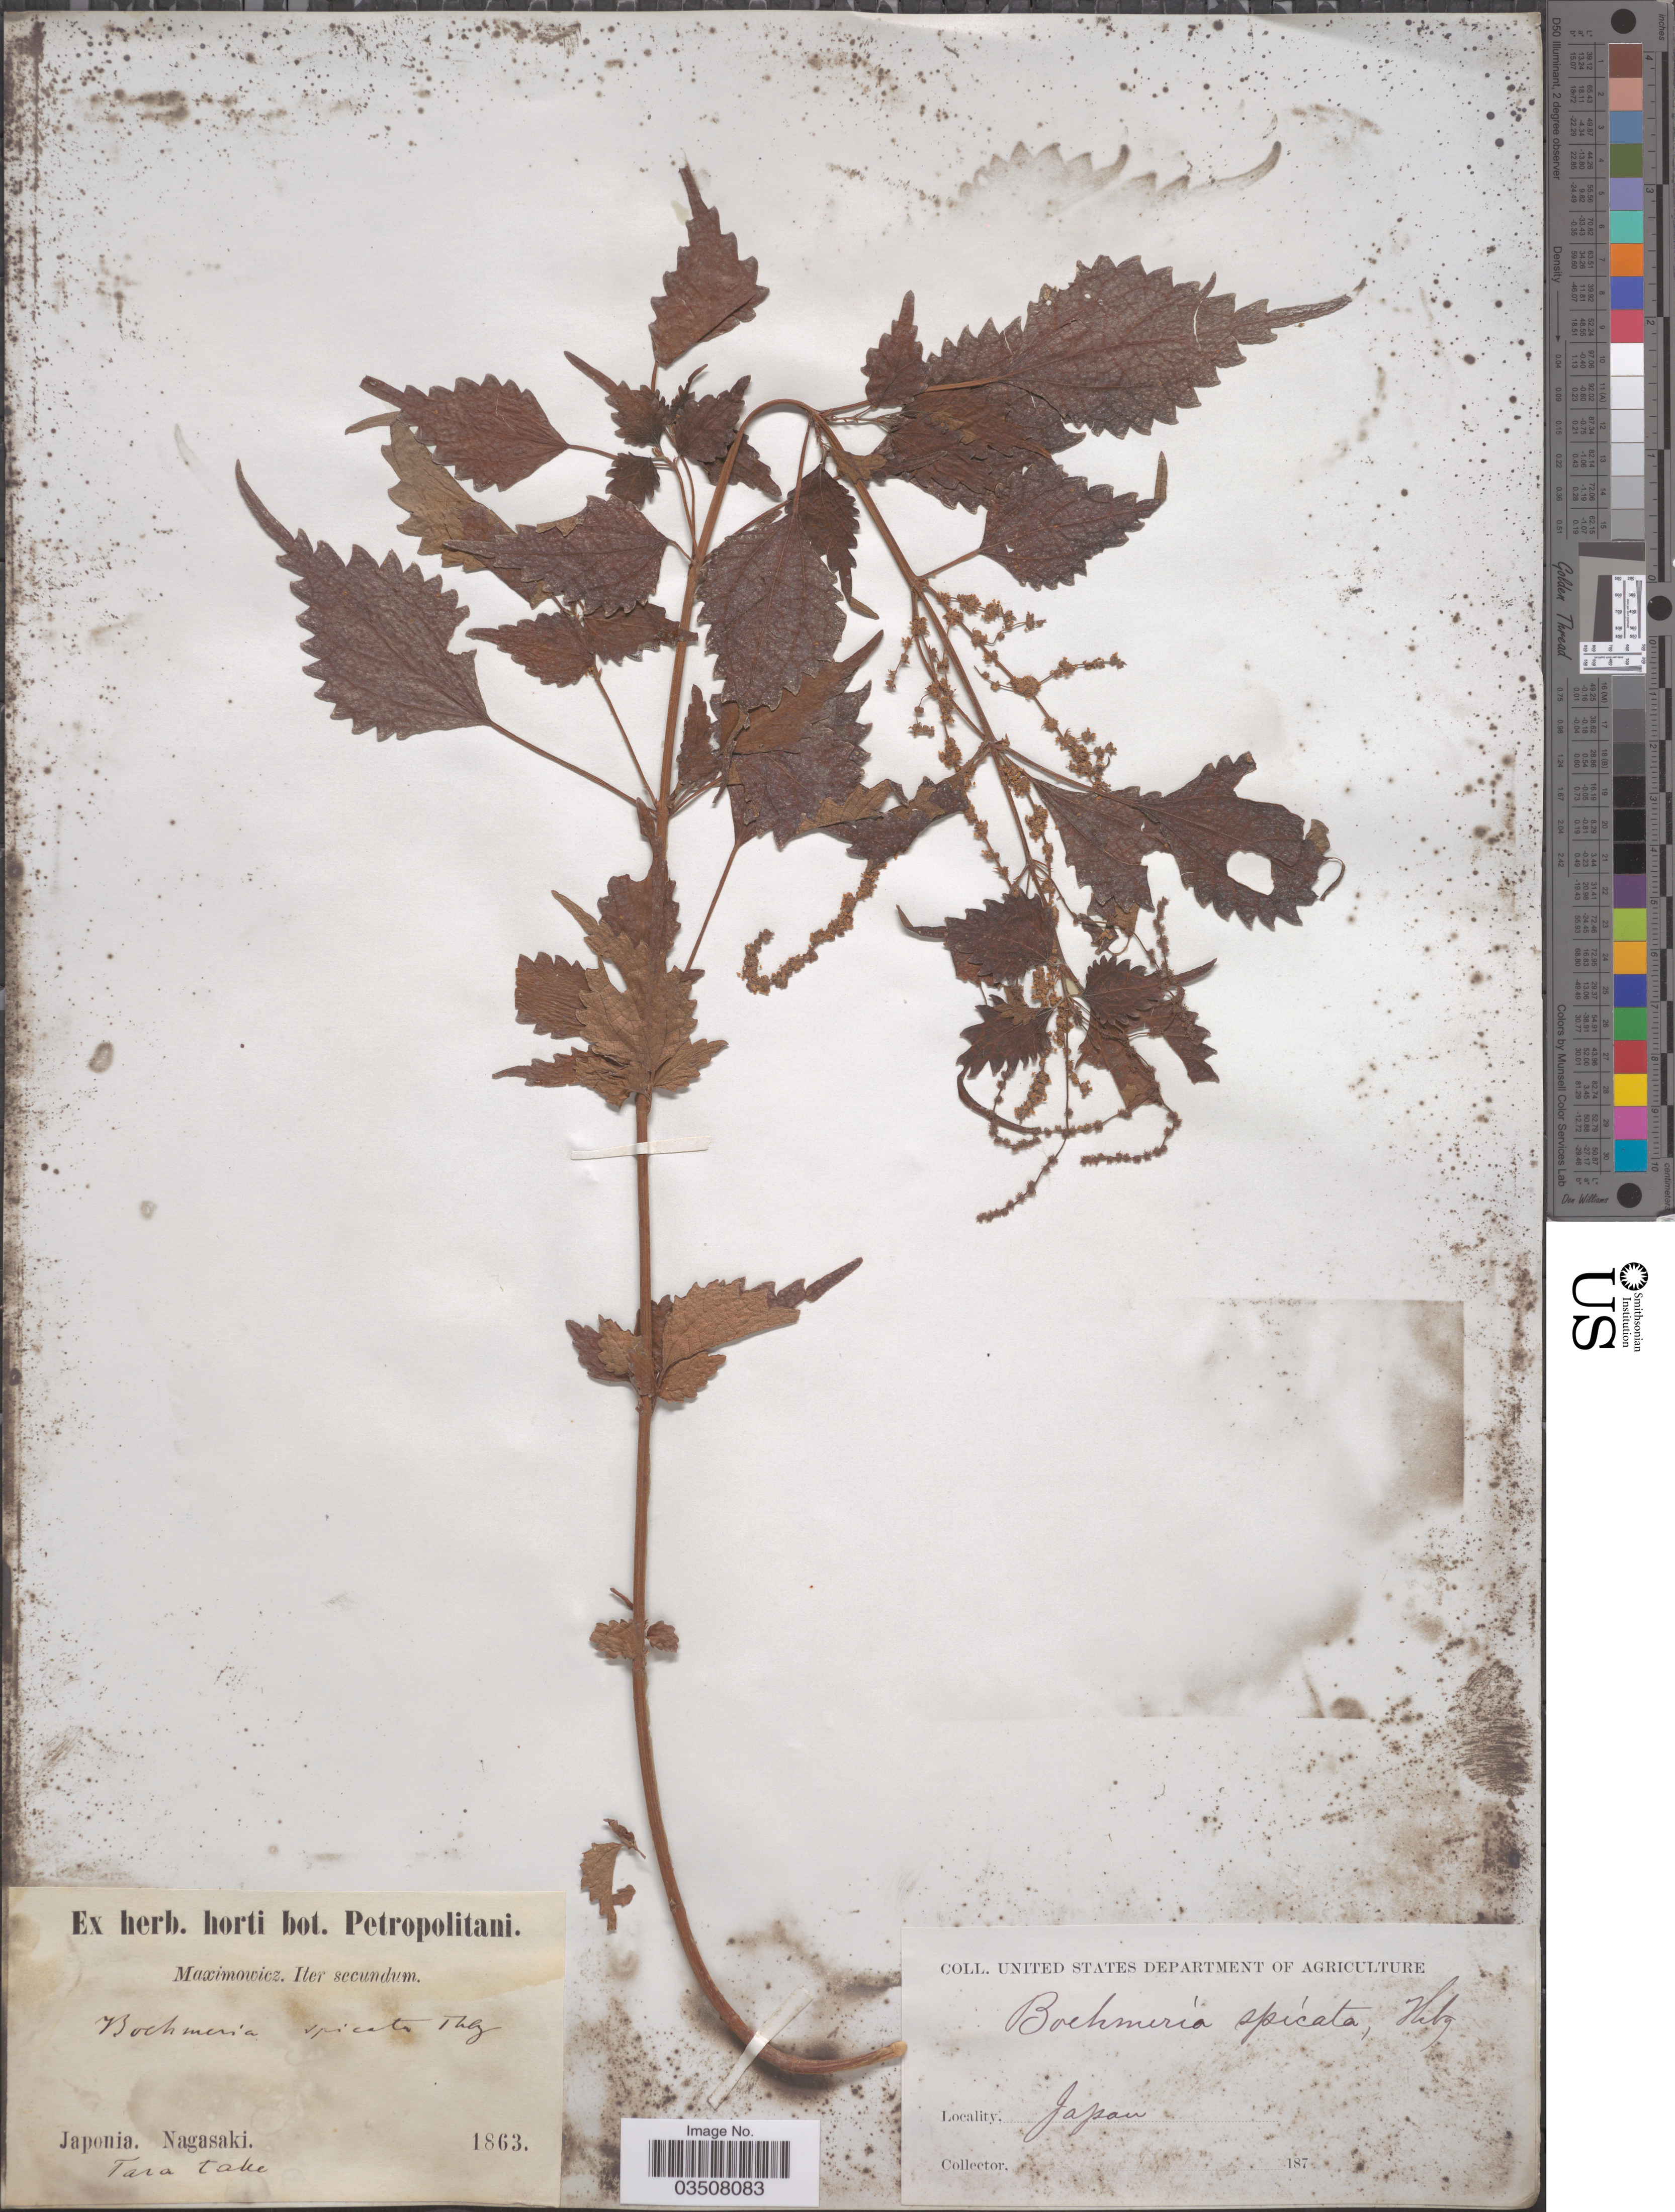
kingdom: Plantae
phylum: Tracheophyta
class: Magnoliopsida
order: Rosales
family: Urticaceae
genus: Boehmeria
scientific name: Boehmeria spicata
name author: (Thunb.) Thunb.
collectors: Maximowicz, --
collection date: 1863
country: Japan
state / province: Nagasaki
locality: Tara take.